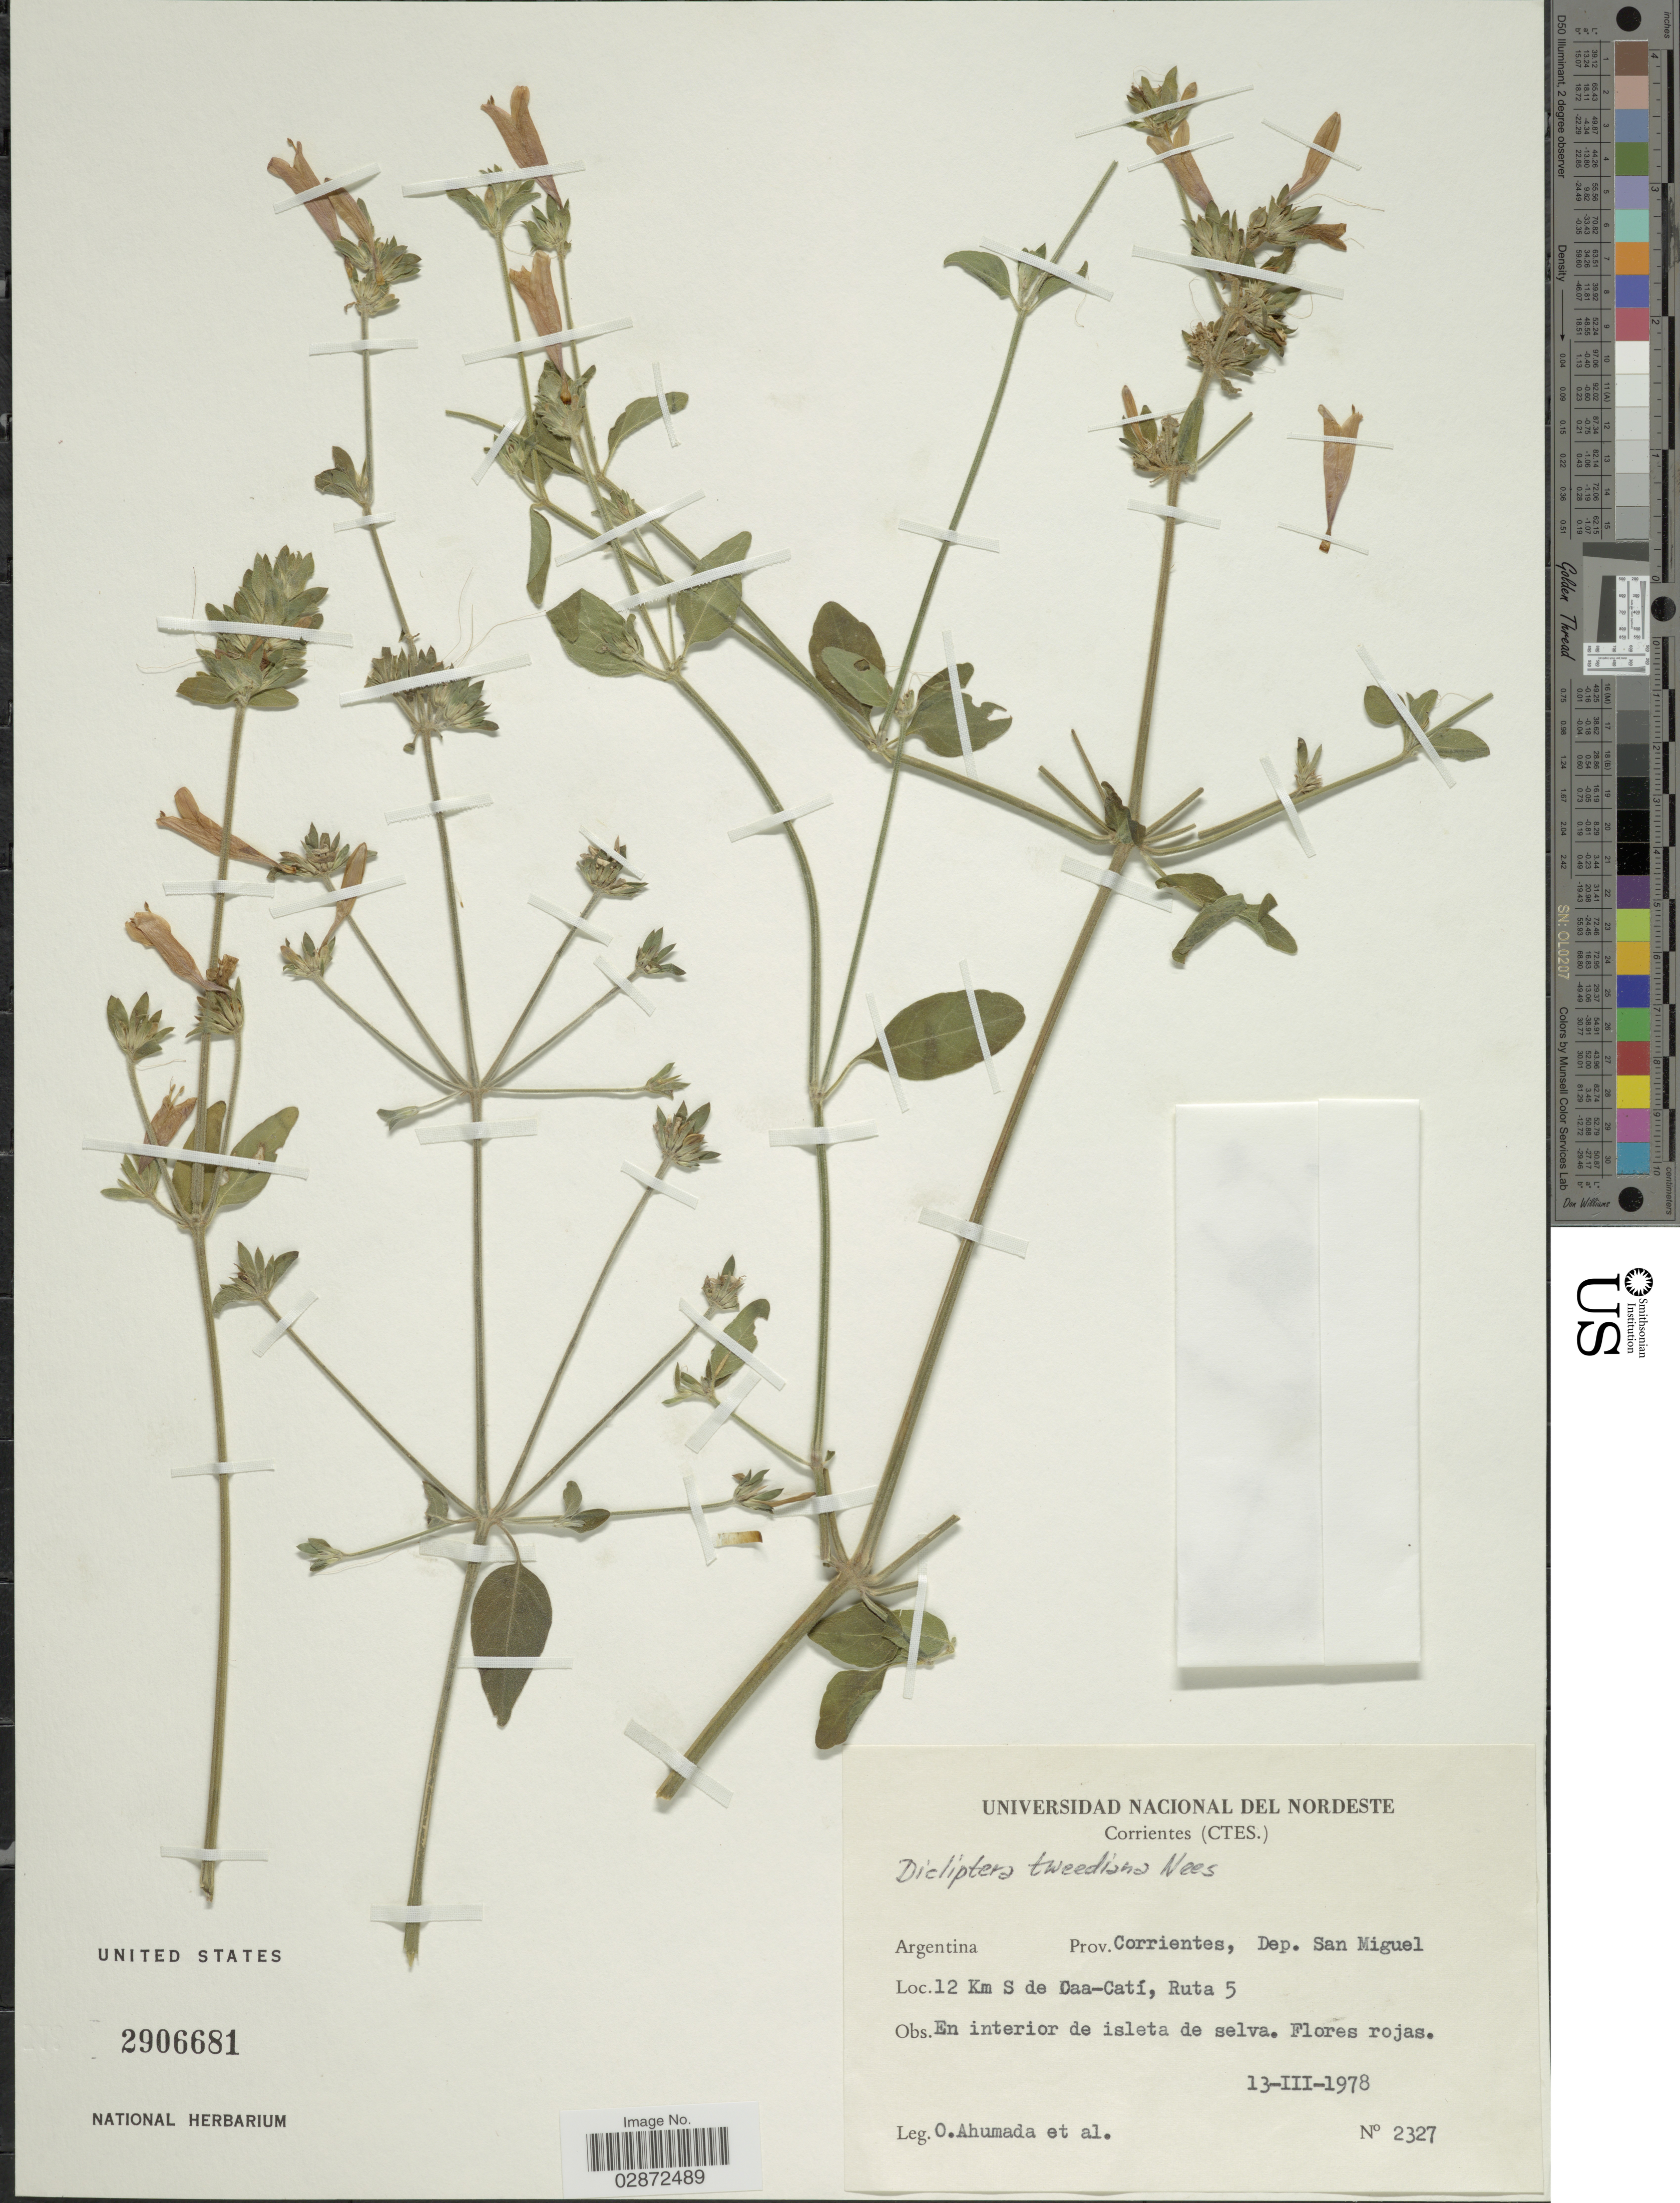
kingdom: Plantae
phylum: Tracheophyta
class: Magnoliopsida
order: Lamiales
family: Acanthaceae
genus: Dicliptera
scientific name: Dicliptera squarrosa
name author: Nees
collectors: O. Ahumada & et al.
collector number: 2327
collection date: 1978-03-13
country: Argentina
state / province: Corrientes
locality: Prov. Corrientes, Dep. San Miguel. 12 Km S de Daa-Catí, Ruta 5.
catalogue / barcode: US 2906681